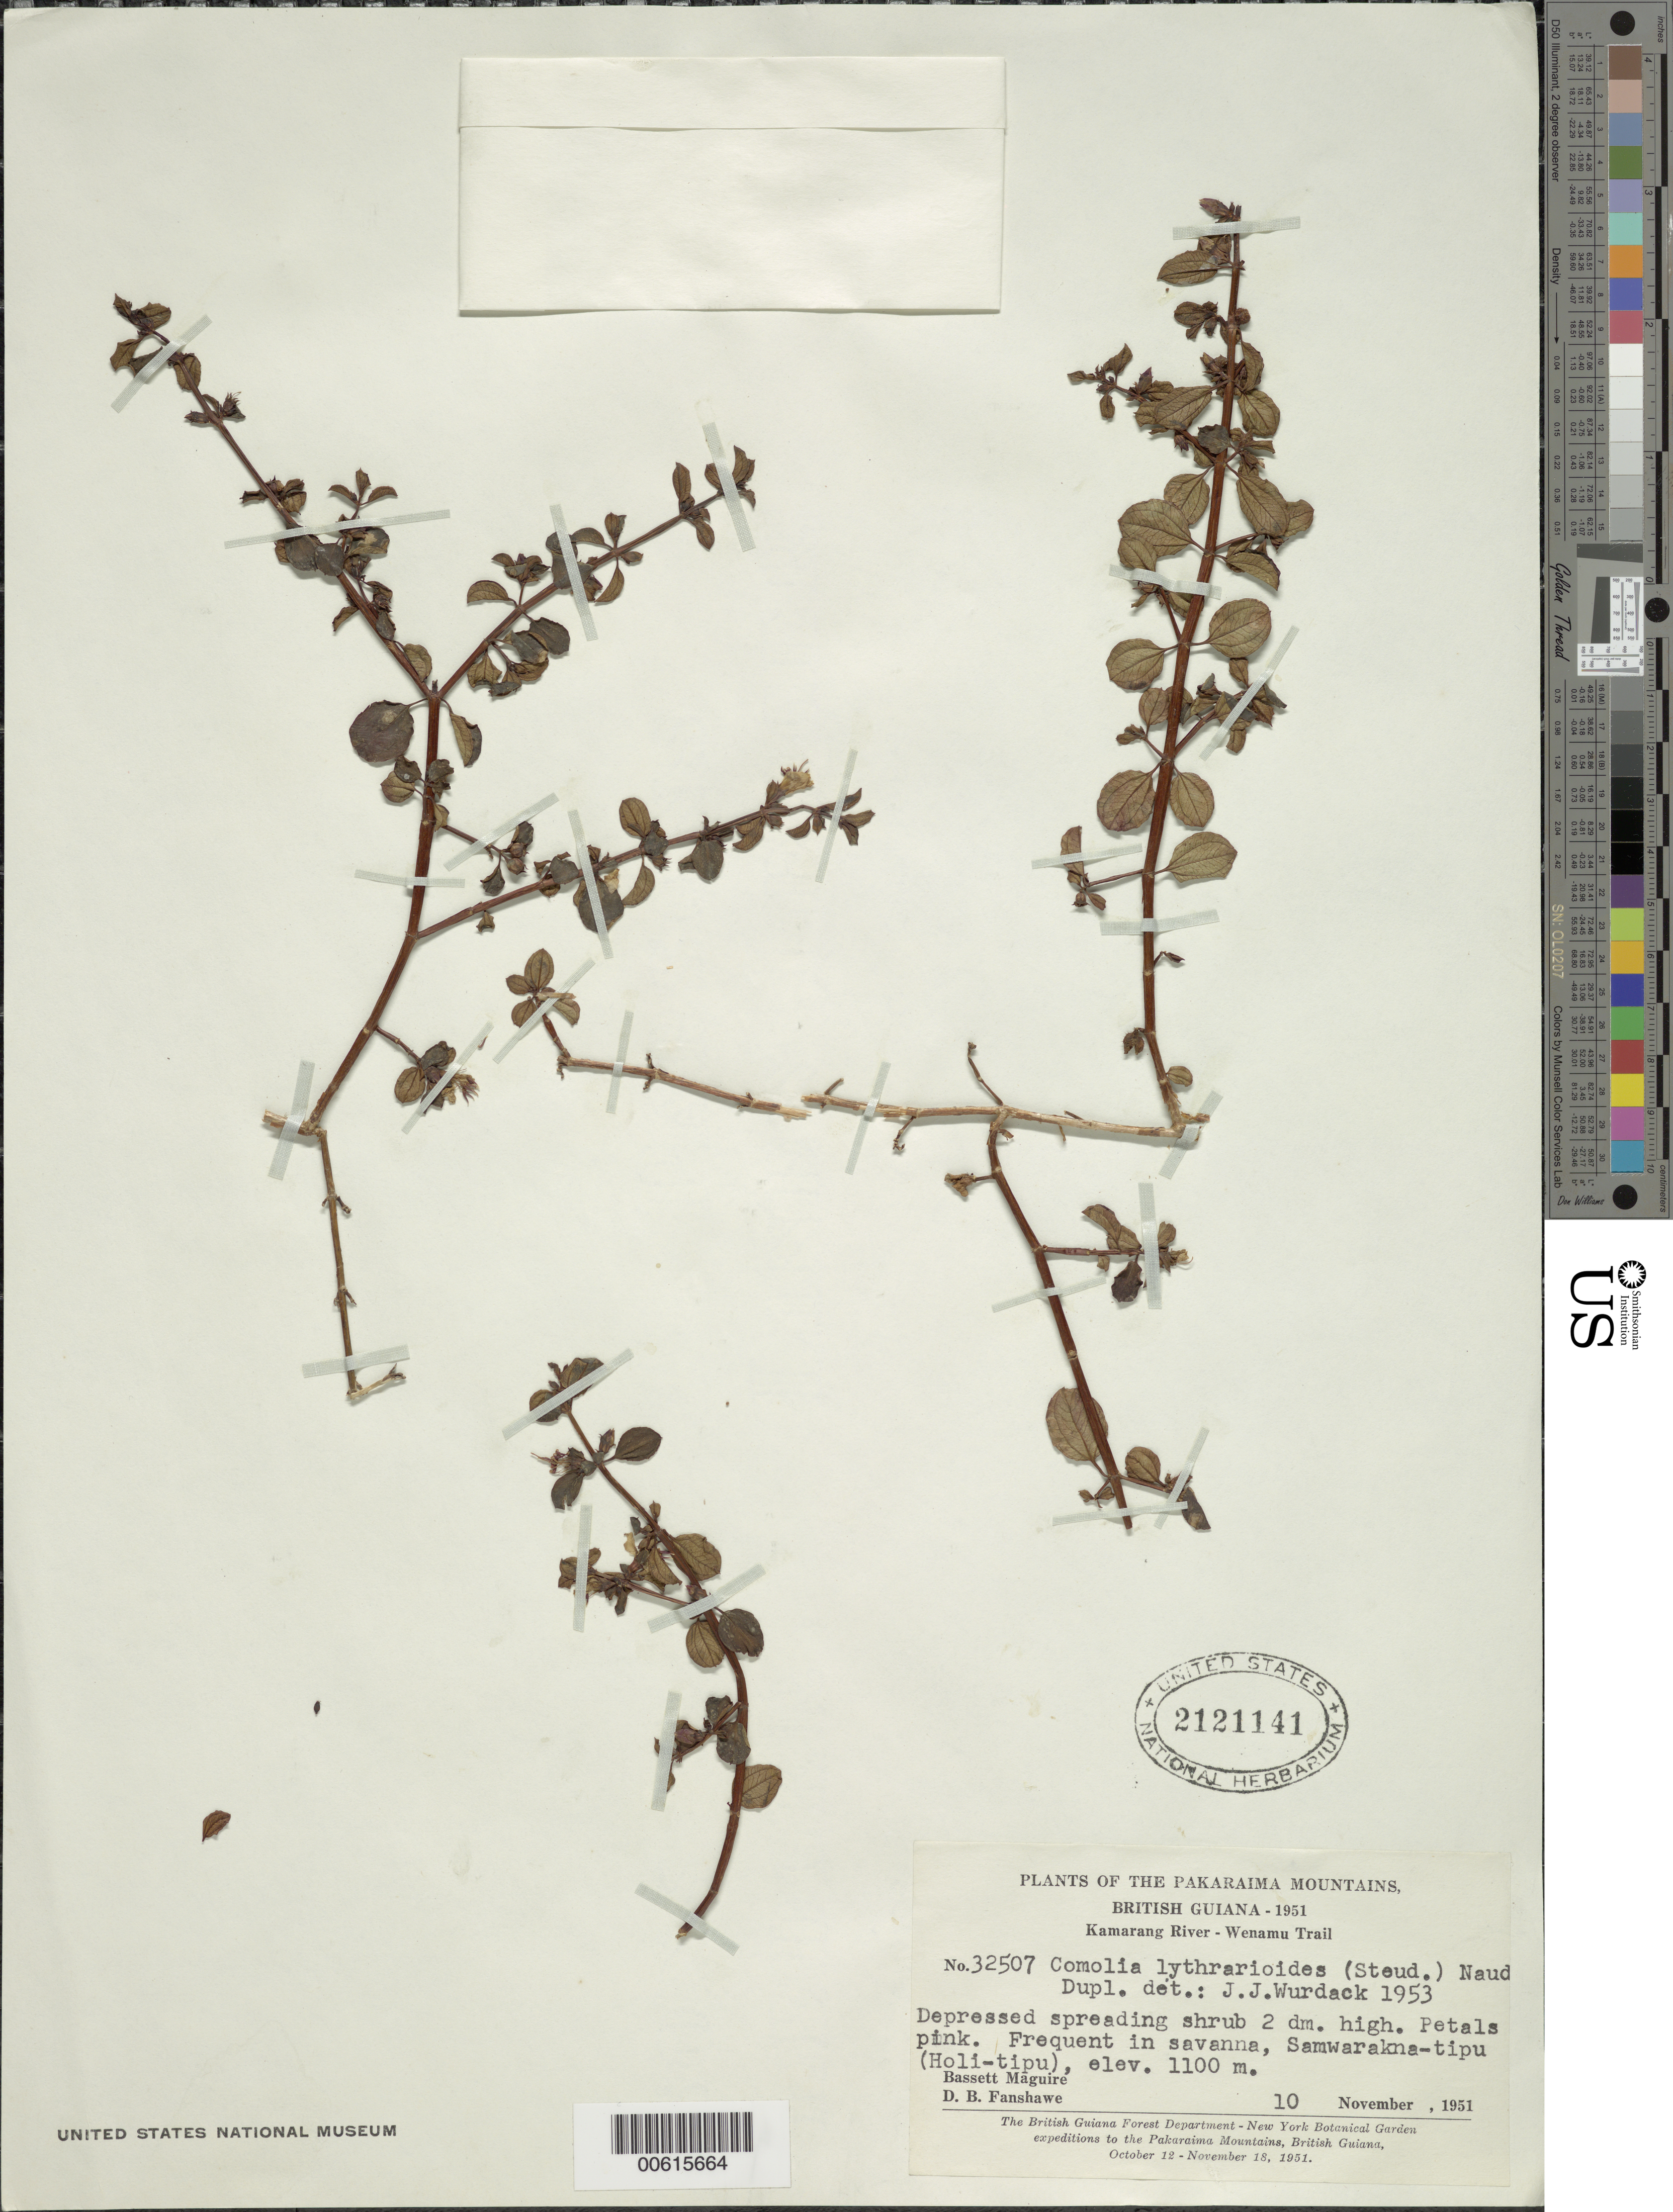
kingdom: Plantae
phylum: Tracheophyta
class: Magnoliopsida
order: Myrtales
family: Melastomataceae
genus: Comolia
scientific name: Comolia lythrarioides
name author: (Steud.) Naudin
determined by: Nunes da Silva, Diego, (RB), Jardim Botanico do Rio de Janeiro - Herbario (BRAZIL)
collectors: B. Maguire & D. B. Fanshawe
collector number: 32507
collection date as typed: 10-Nov-51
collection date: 1951-11-10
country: Guyana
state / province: Cuyuni-Mazaruni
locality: Samwarakna-tipu (Holi-tipu), Kamarang River - Wenamu Trail, Pakaraima Mts.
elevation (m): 1100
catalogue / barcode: US 2121141